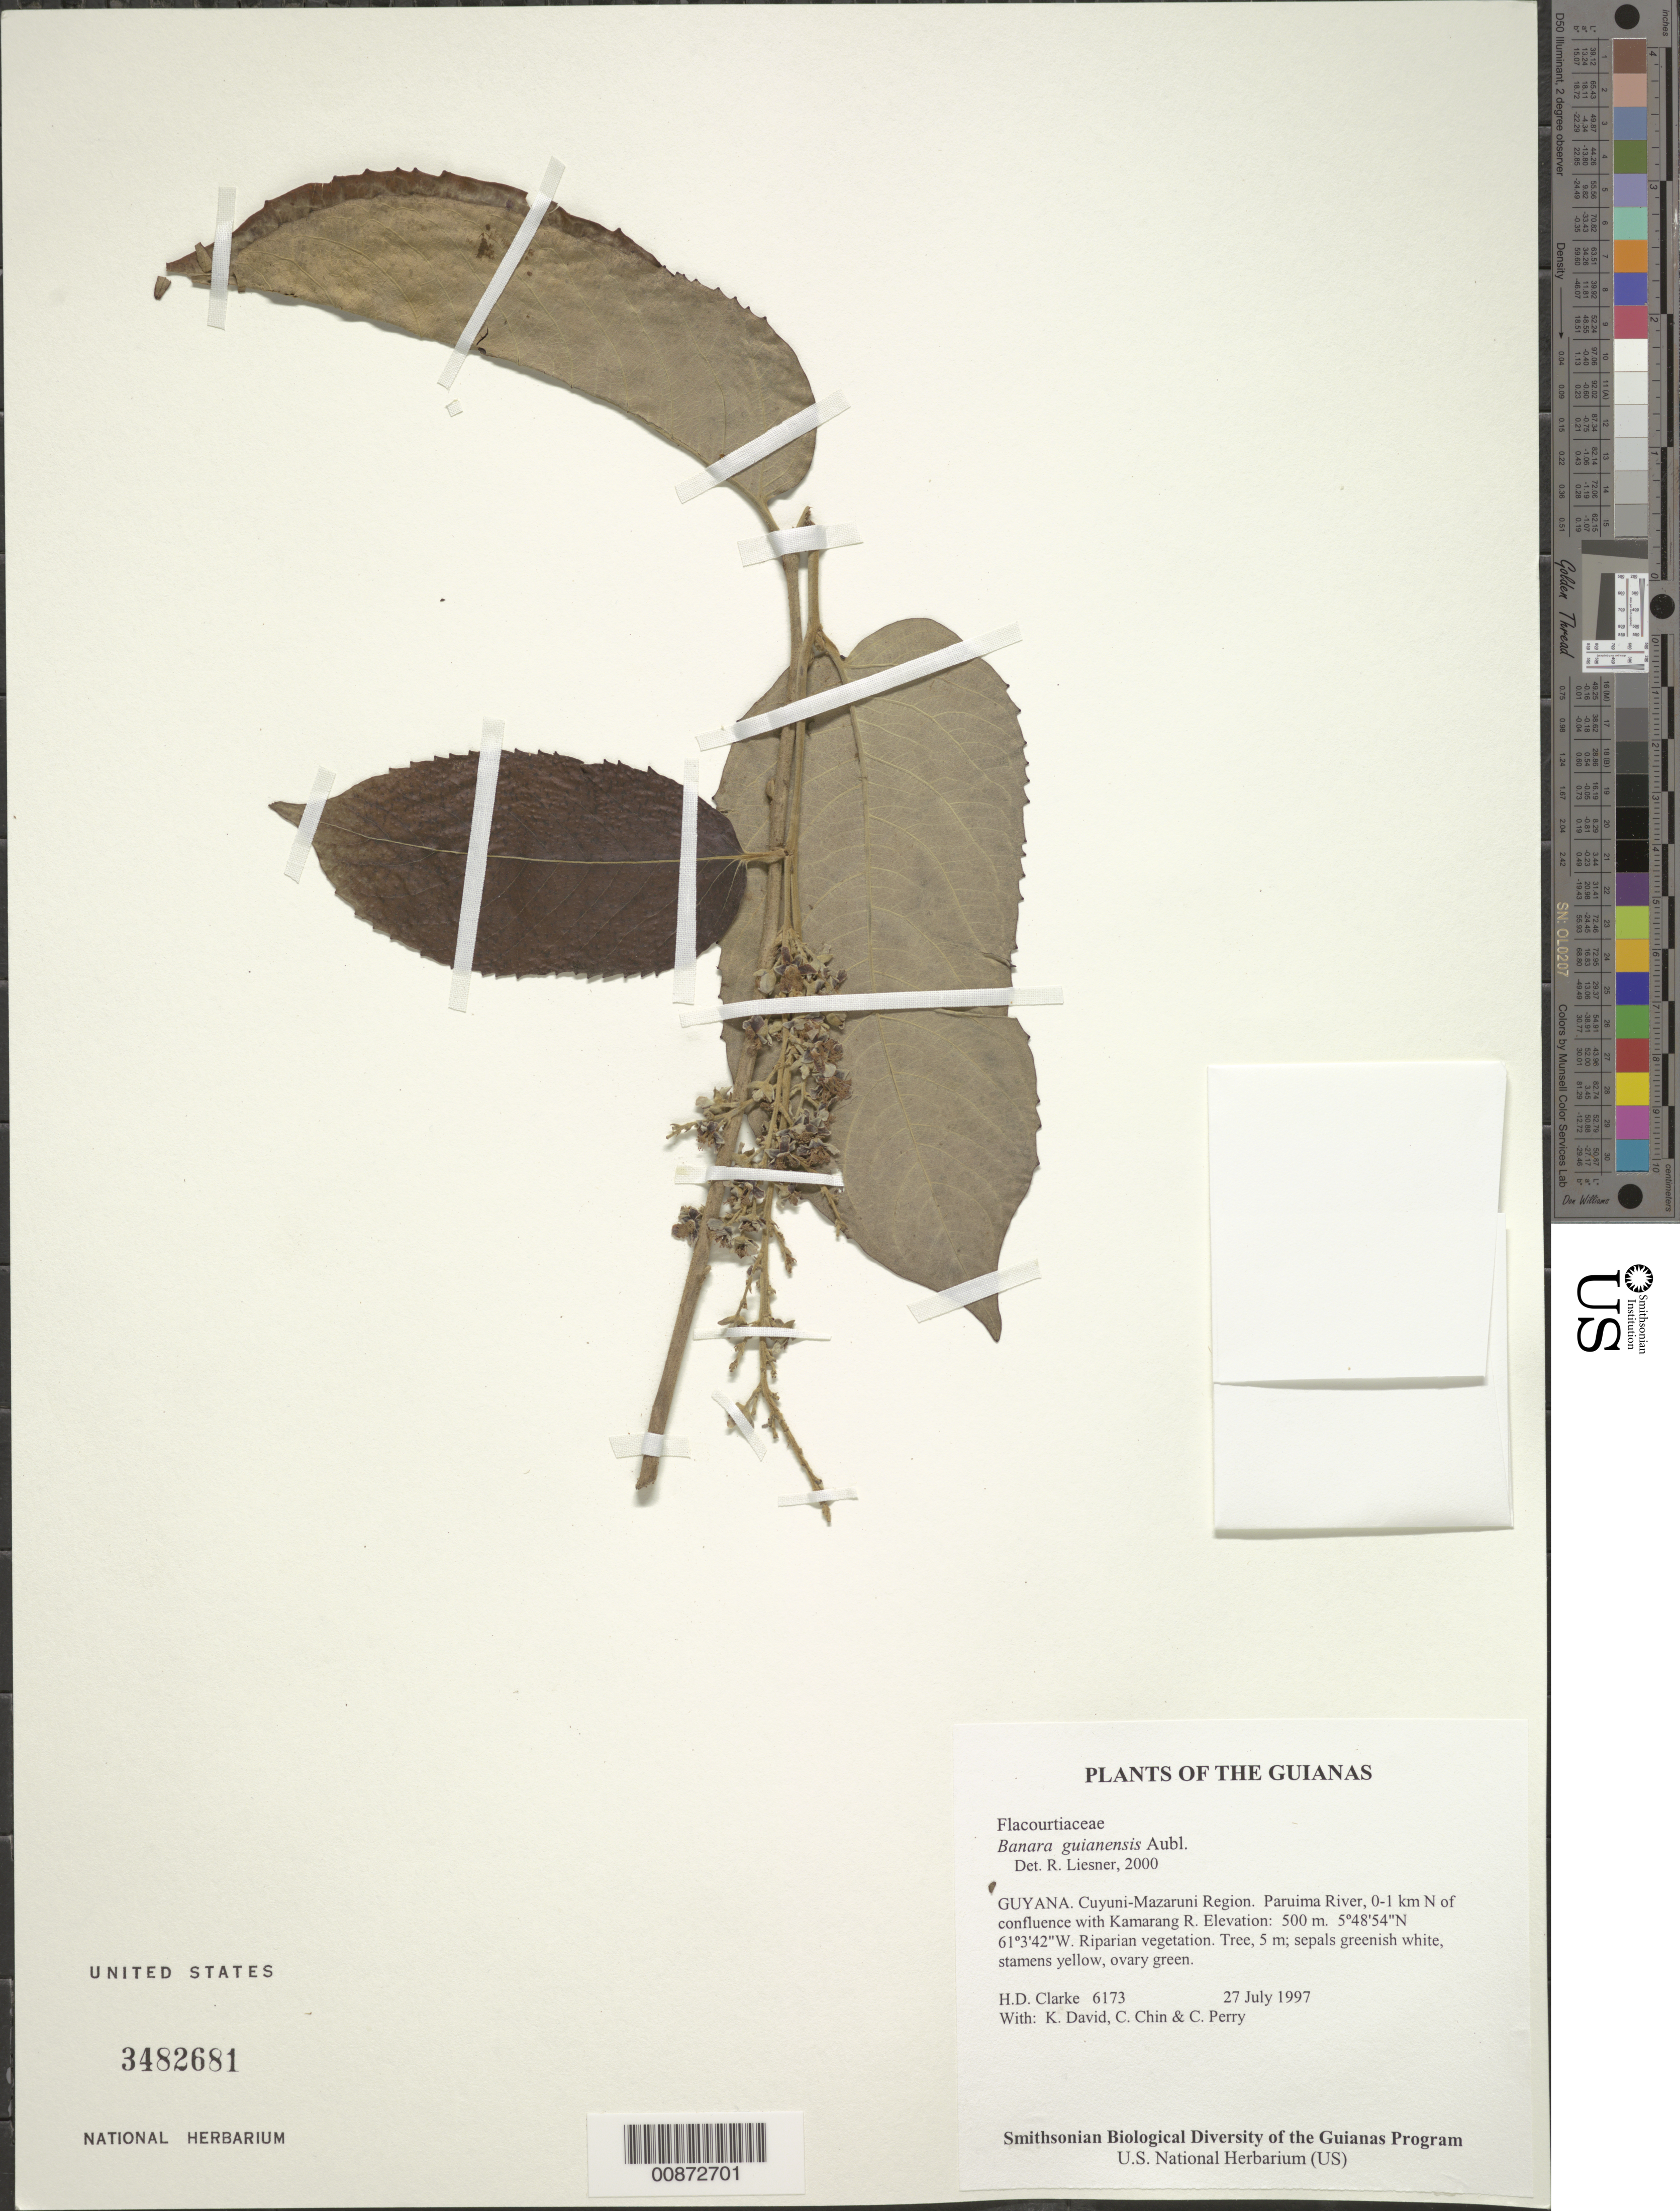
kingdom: Plantae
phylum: Tracheophyta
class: Magnoliopsida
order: Malpighiales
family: Salicaceae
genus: Banara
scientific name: Banara guianensis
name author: Aubl.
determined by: Liesner, R. L.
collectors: H. D. Clarke, K. David, C. Chin & C. Perry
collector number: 6173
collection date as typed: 27 July 1997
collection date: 1997-07-27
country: Guyana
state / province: Cuyuni-Mazaruni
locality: Paruima River, 0-1 km N of confluence with Kamarang R.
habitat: Riparian vegetation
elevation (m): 500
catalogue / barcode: US 3482681